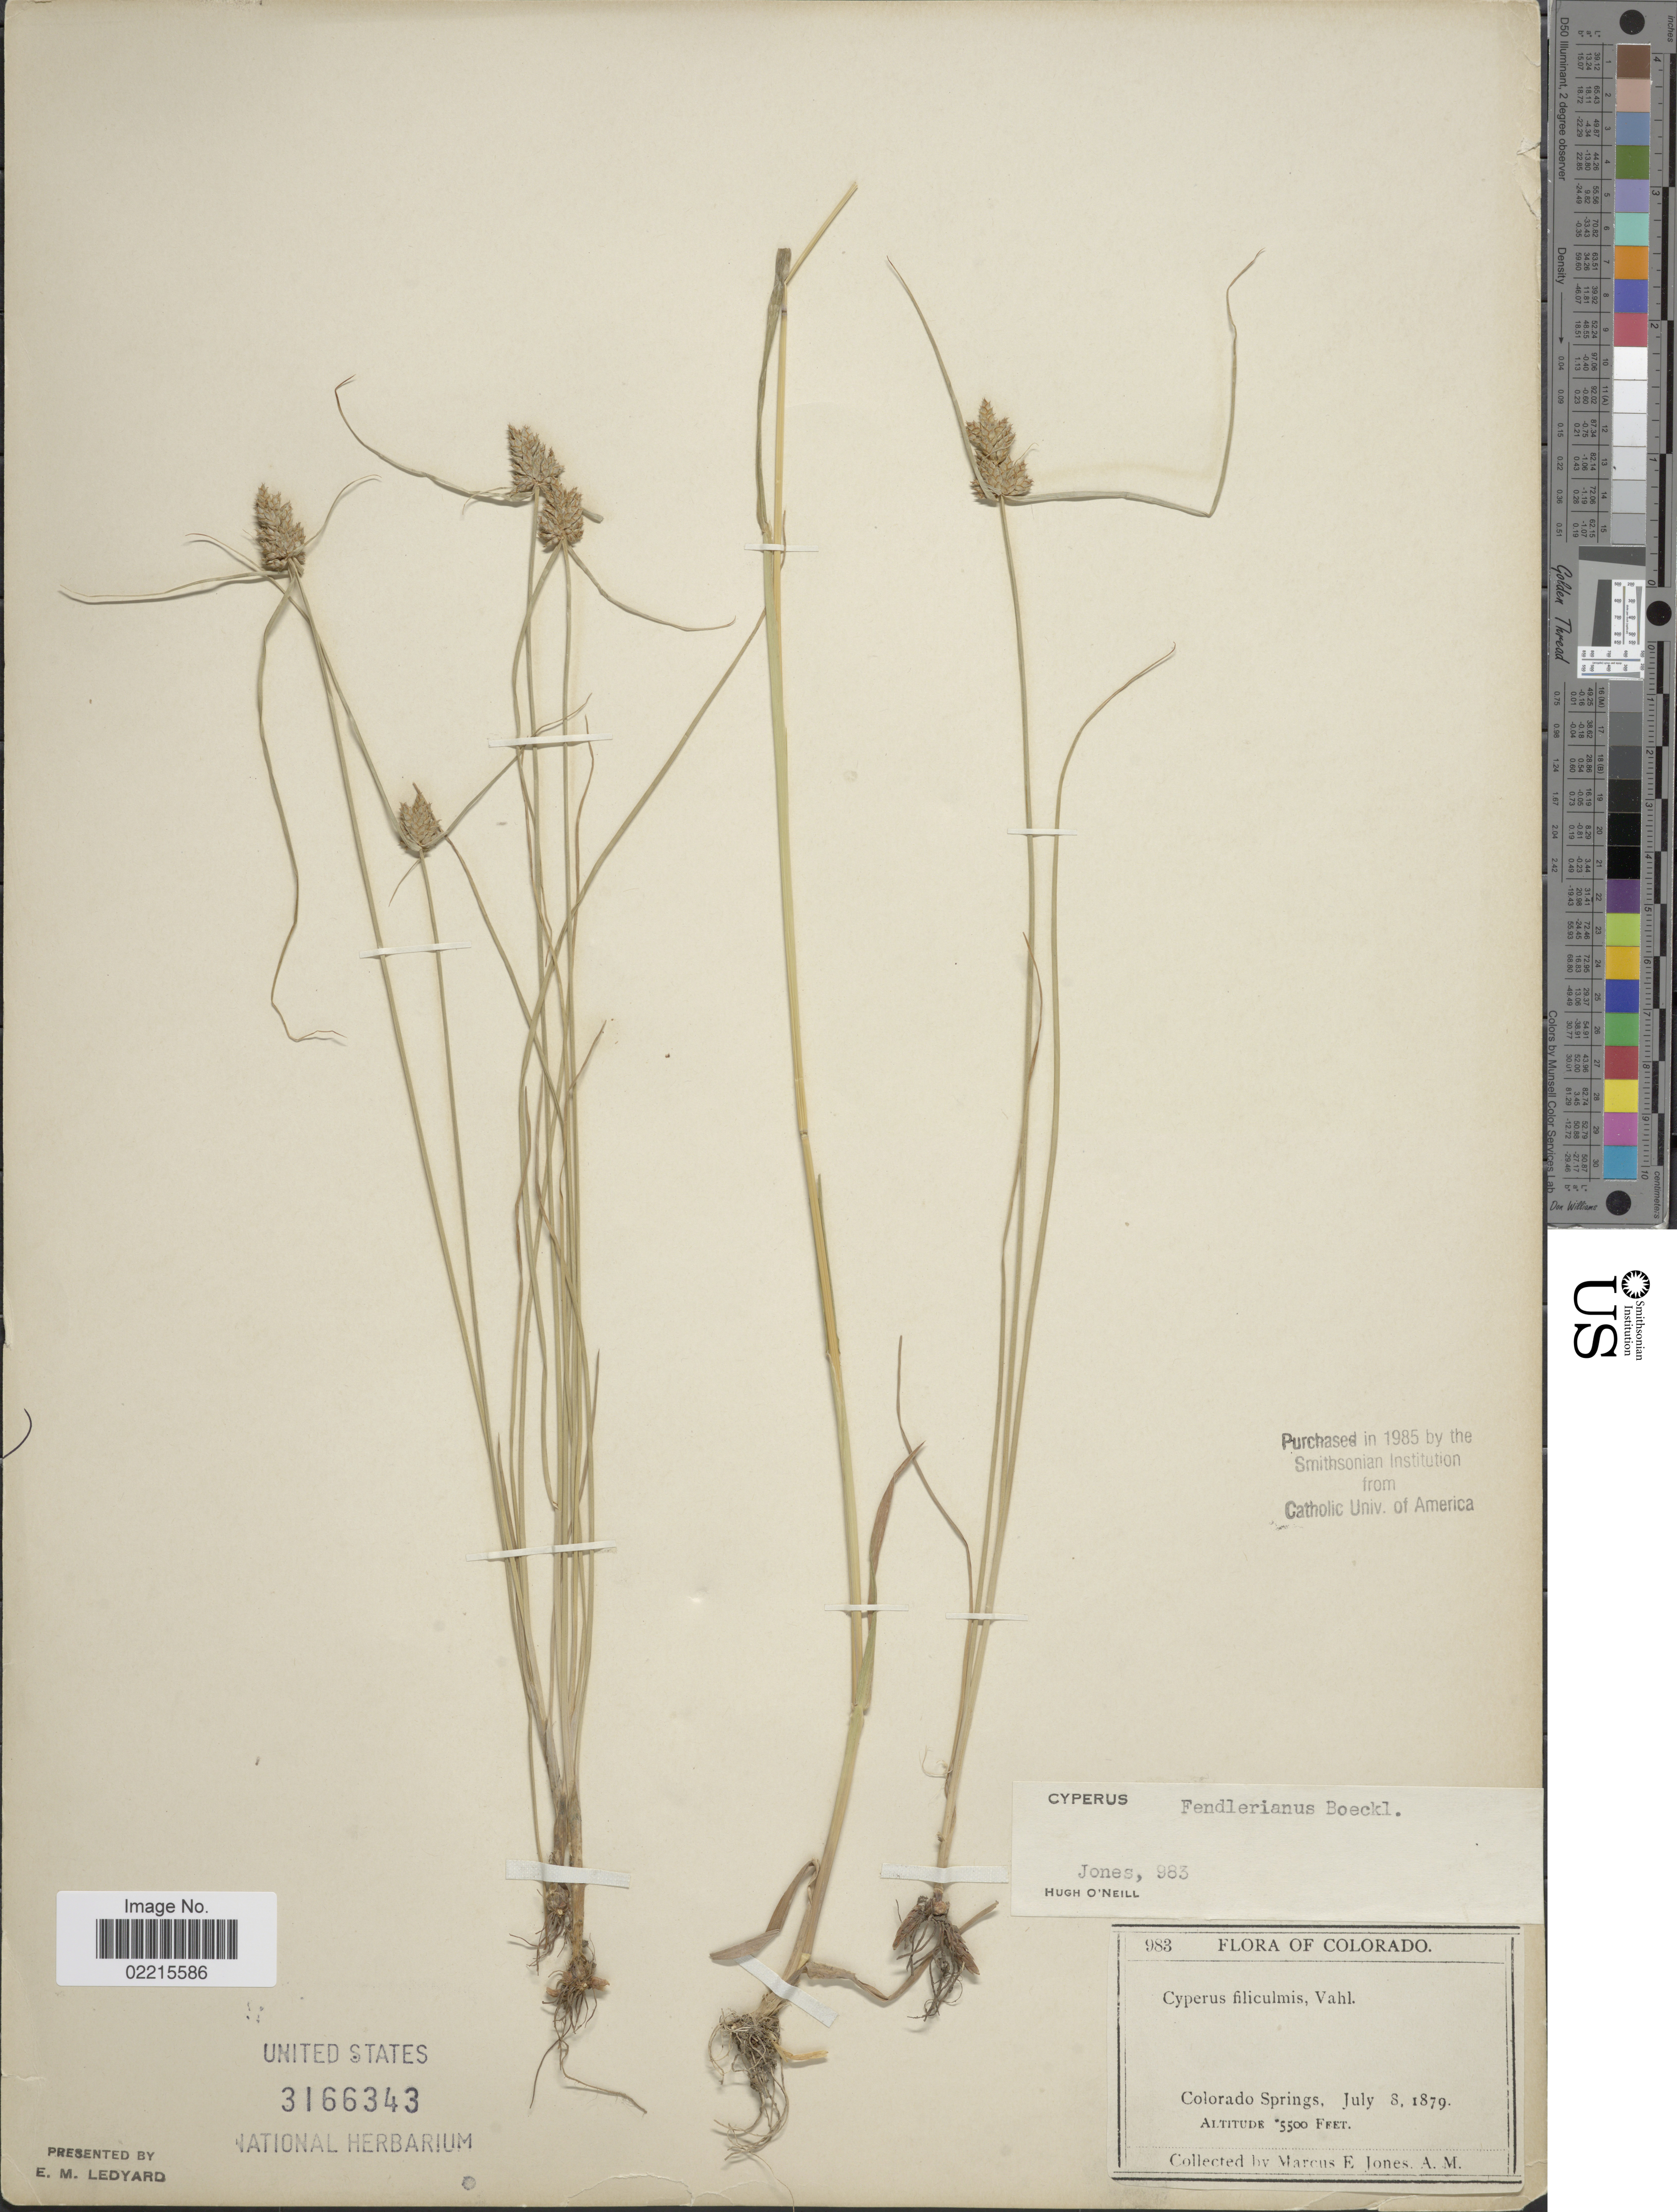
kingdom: Plantae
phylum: Tracheophyta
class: Liliopsida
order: Poales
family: Cyperaceae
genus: Cyperus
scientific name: Cyperus fendlerianus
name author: Boeckeler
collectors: M. E. Jones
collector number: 983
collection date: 1879-07-08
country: United States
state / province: Colorado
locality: Colorado Springs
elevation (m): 1676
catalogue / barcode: US 3166343